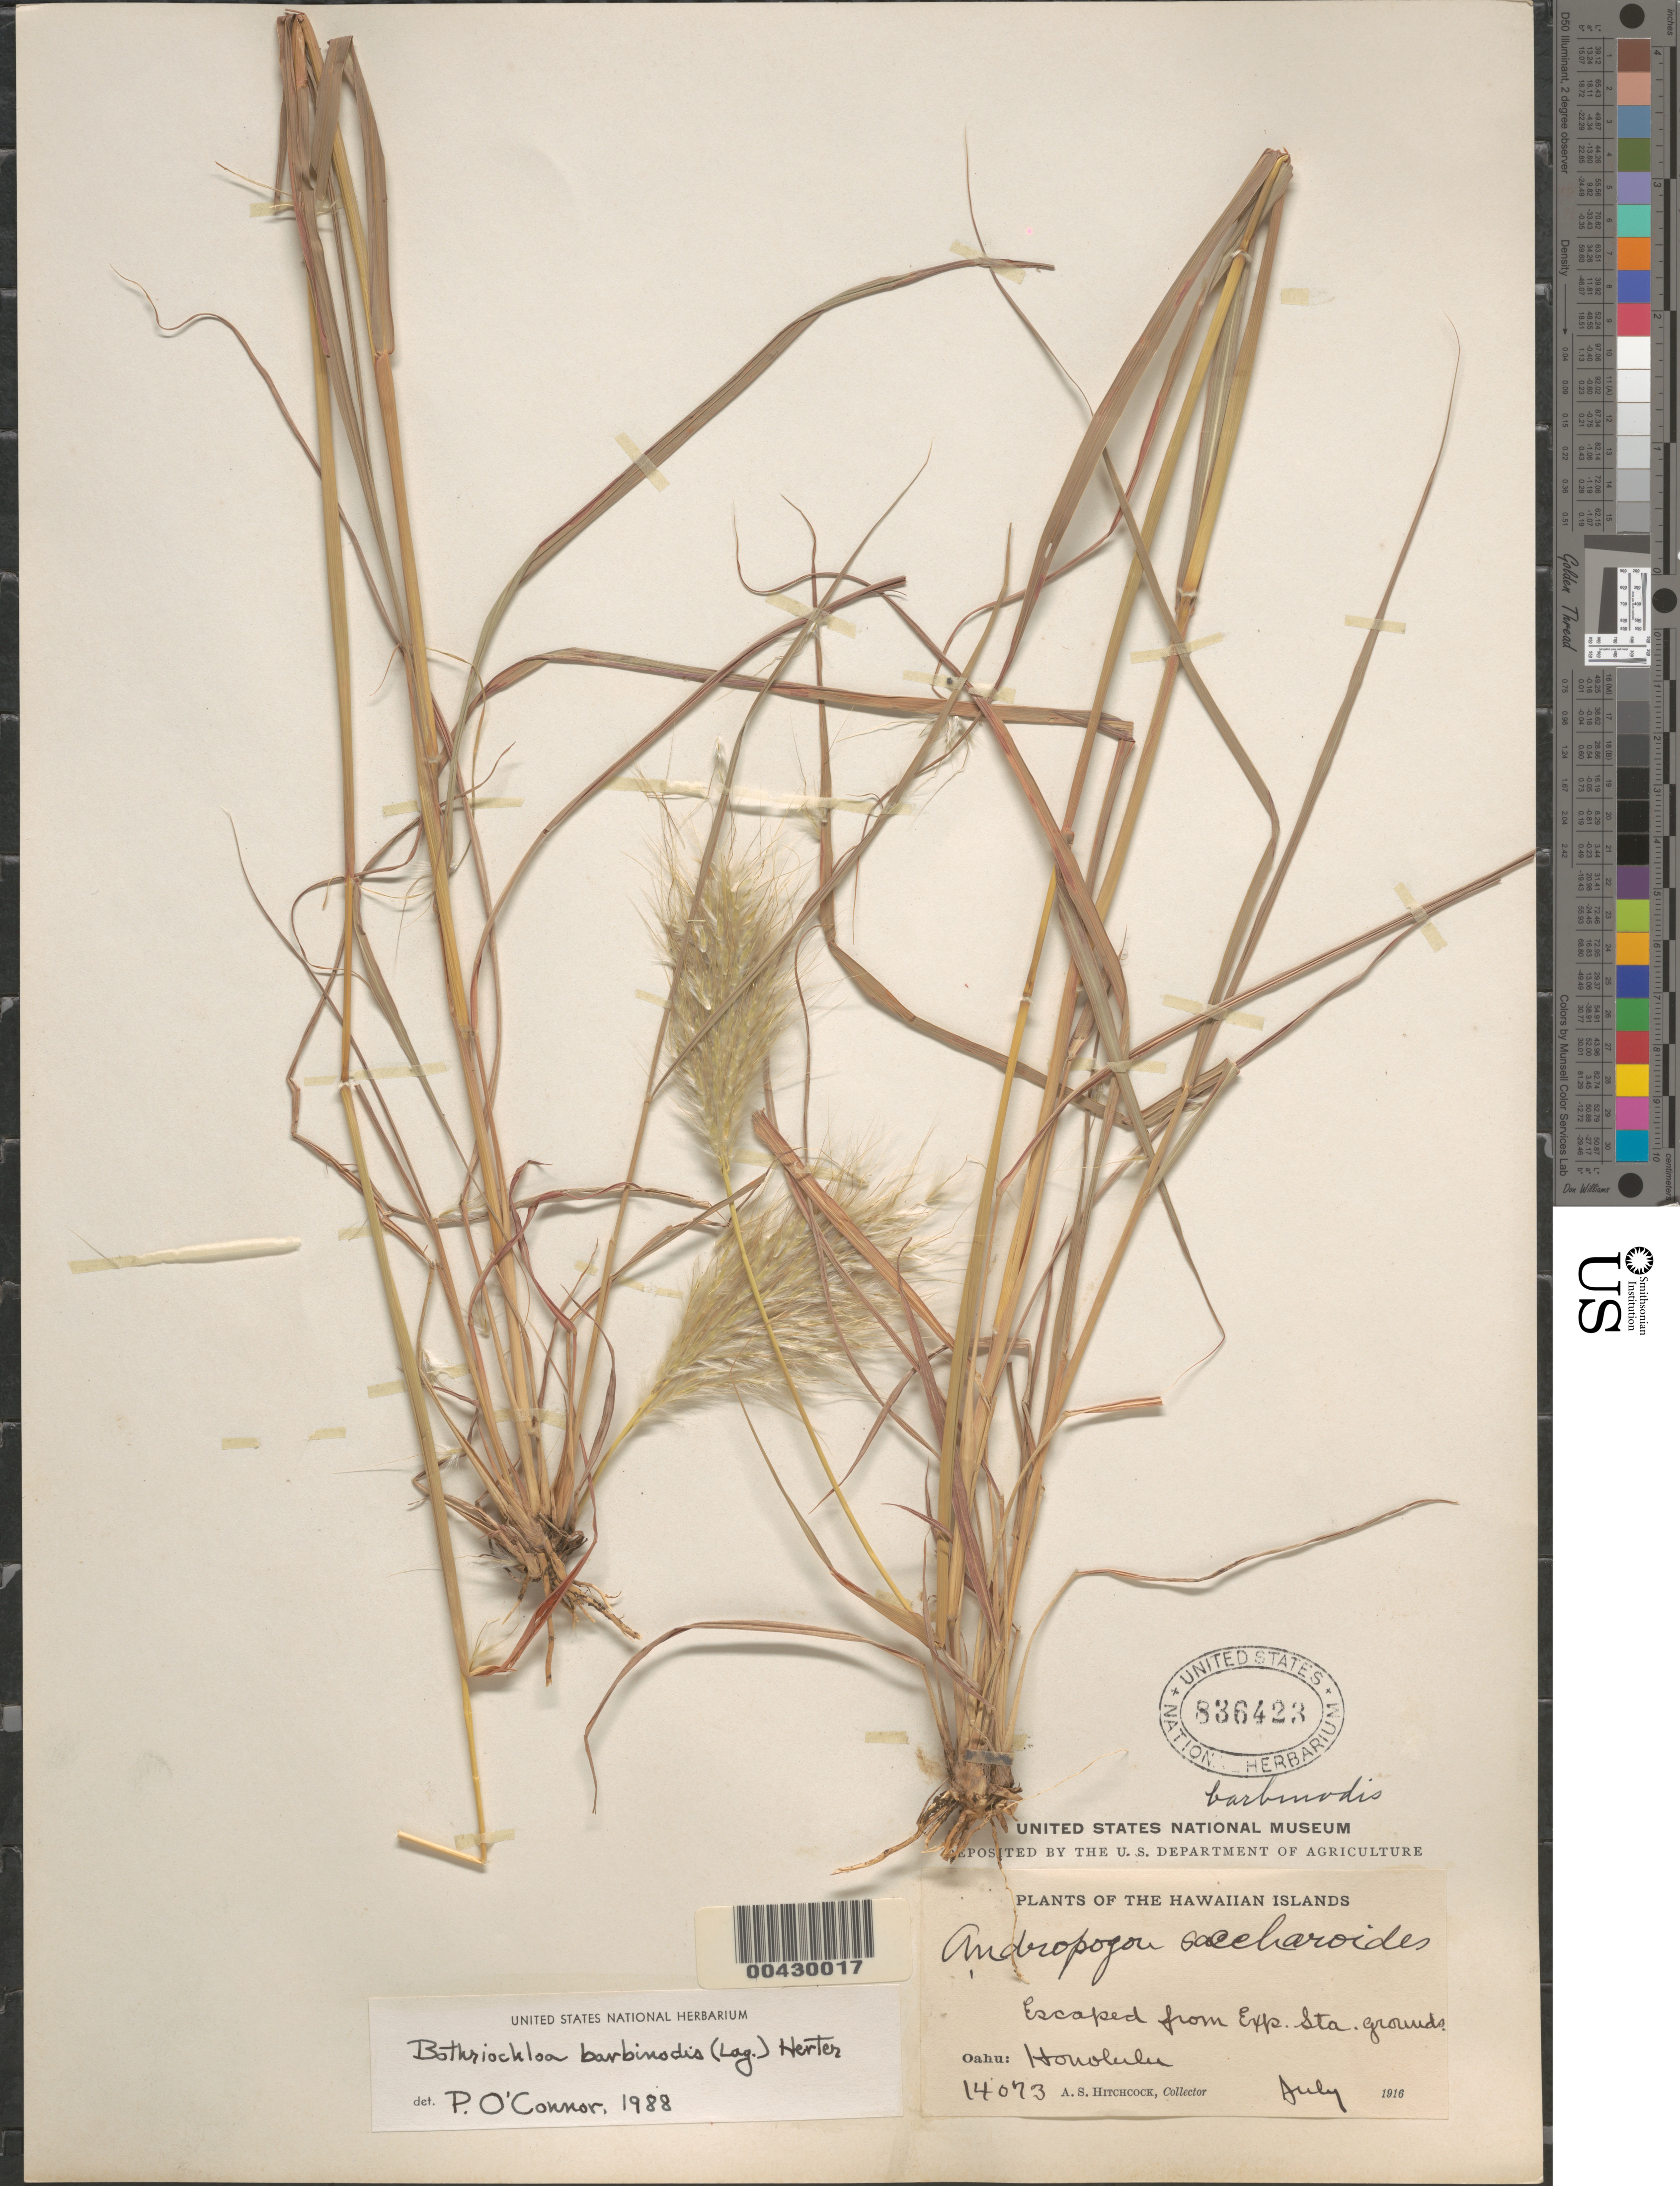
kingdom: Plantae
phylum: Tracheophyta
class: Liliopsida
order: Poales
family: Poaceae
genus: Bothriochloa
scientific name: Bothriochloa barbinodis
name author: (Lag.) Herter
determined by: O'conner, P.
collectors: A. S. Hitchcock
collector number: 14073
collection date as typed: Jul 1916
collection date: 1916-07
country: United States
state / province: Hawaii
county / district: Honolulu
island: Oahu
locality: Honolulu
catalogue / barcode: US 836423